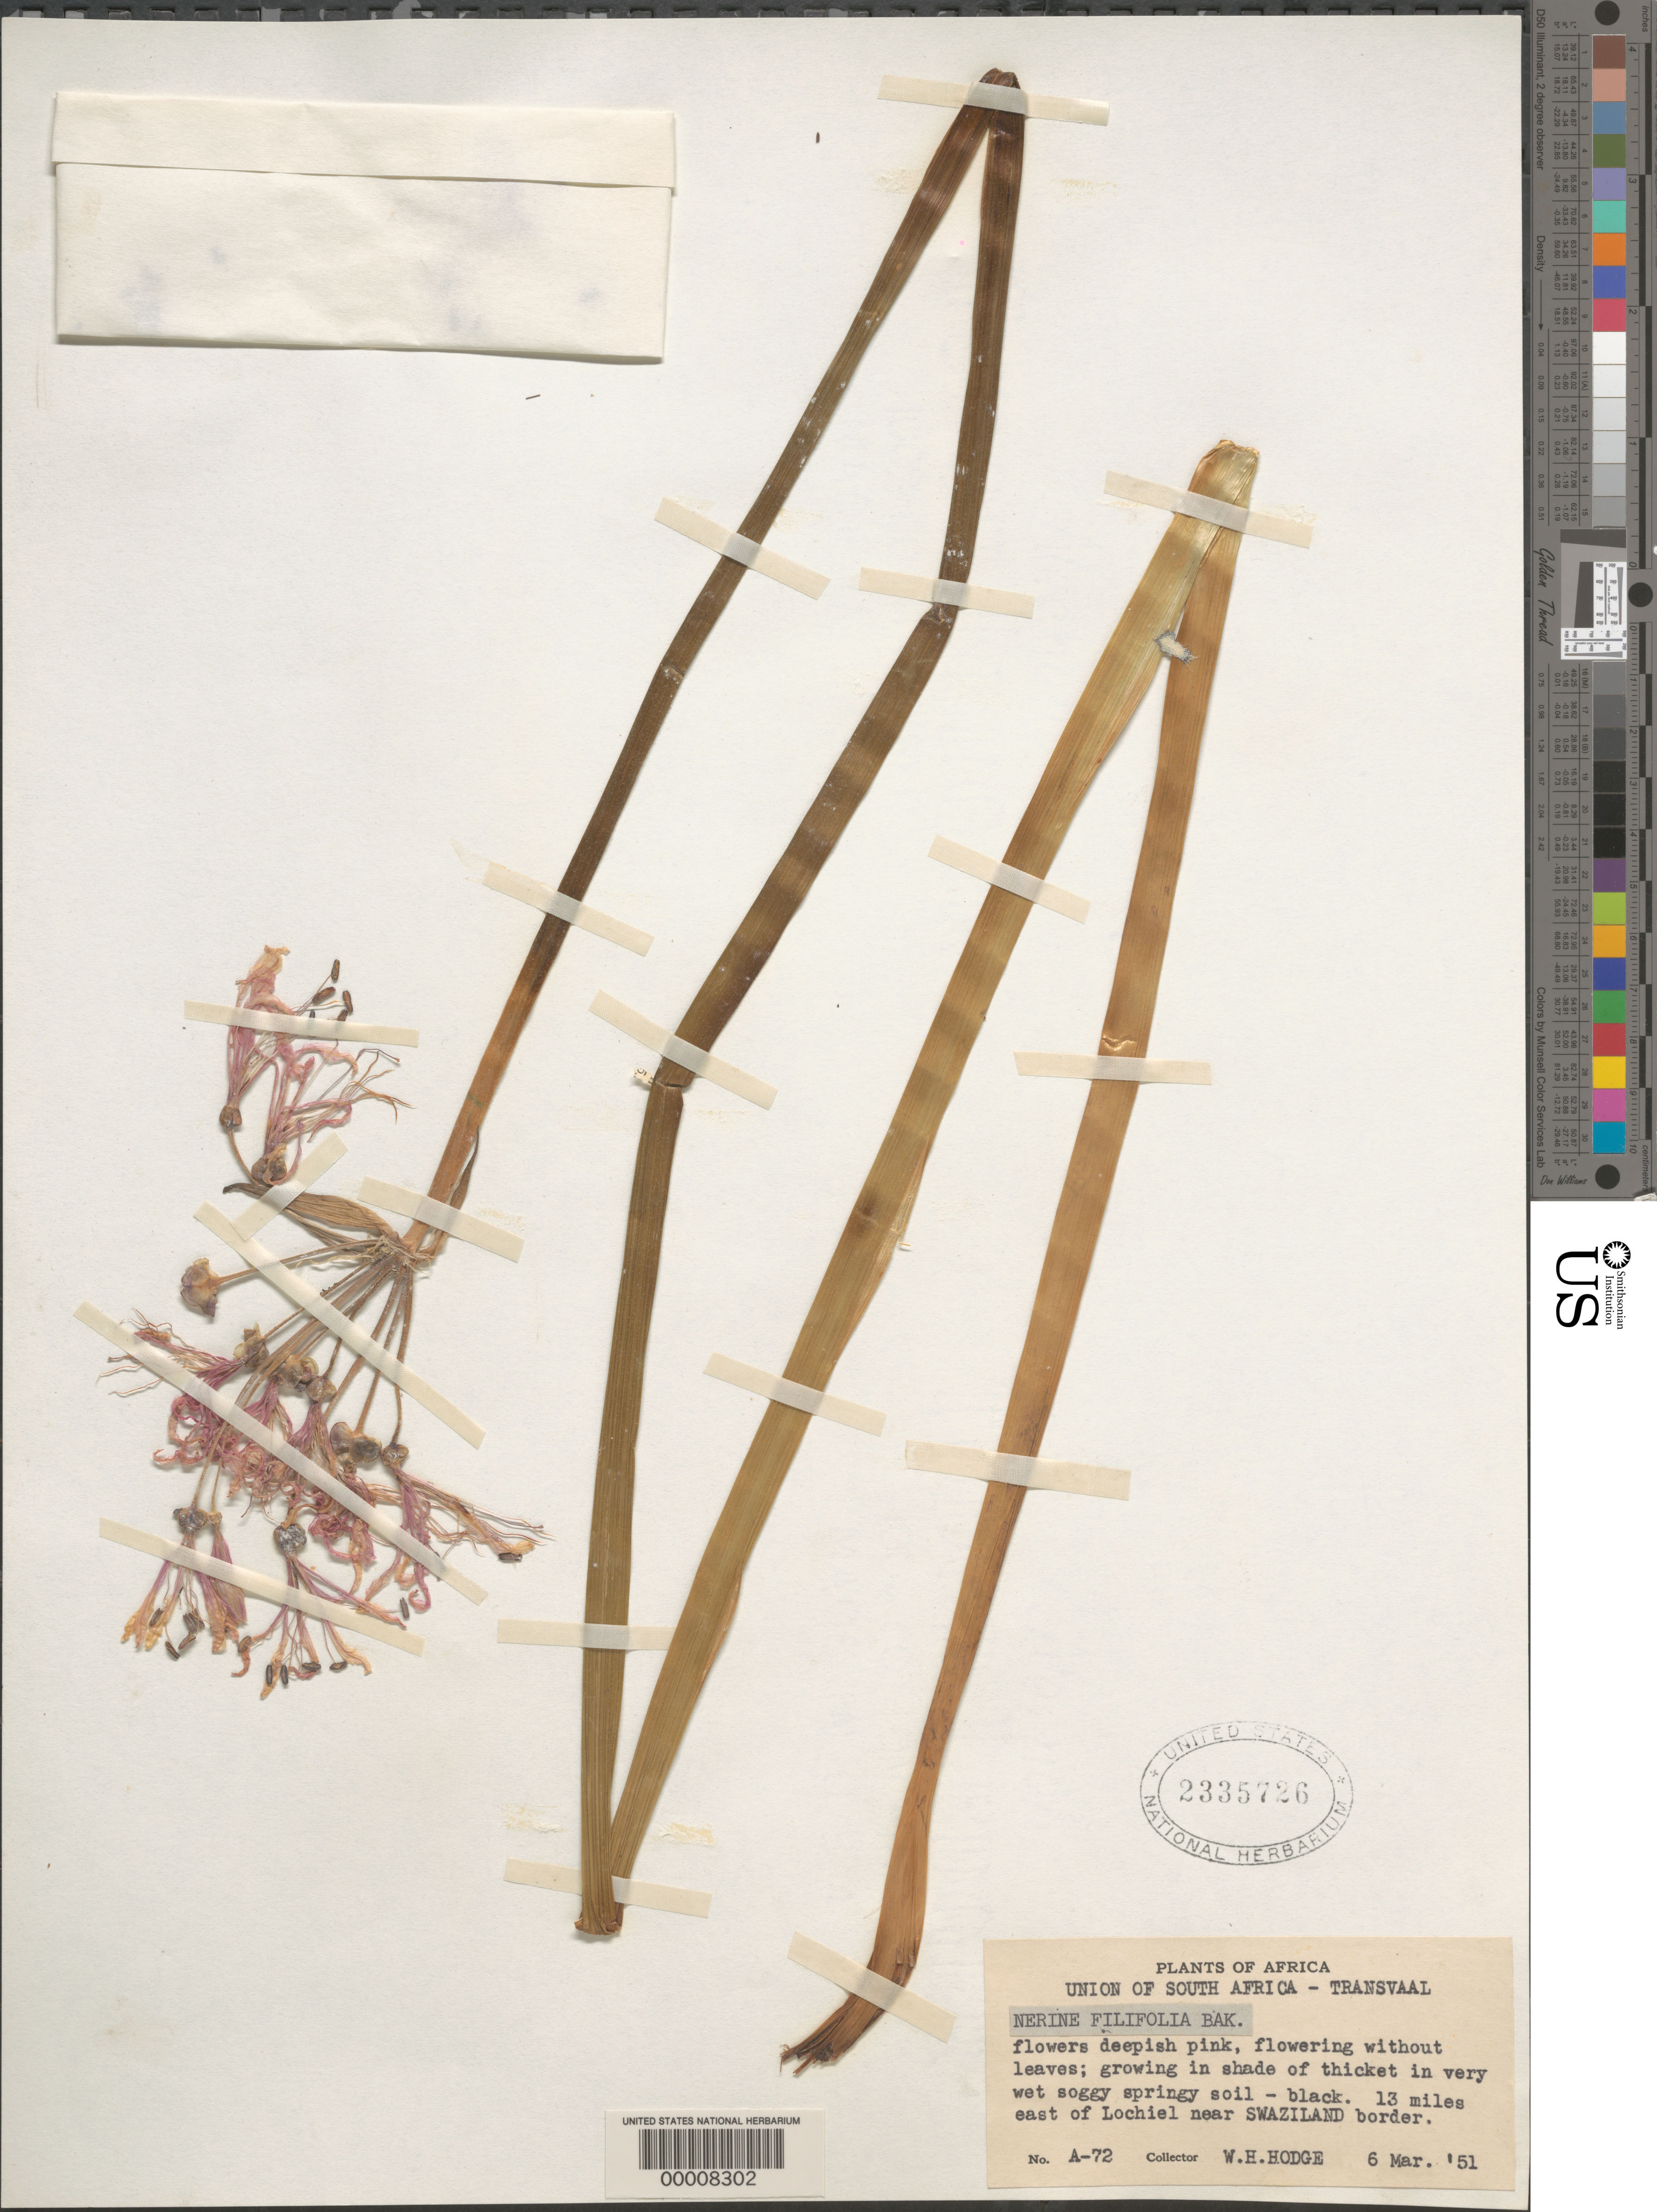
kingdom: Plantae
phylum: Tracheophyta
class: Liliopsida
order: Asparagales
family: Amaryllidaceae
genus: Nerine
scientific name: Nerine filifolia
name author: Baker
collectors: W. Hodge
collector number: A-72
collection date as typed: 06 Mar 1951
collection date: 1951-03-06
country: South Africa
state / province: Mpumalanga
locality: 13 mi. e of locheil near swaziland border. Transvaal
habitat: In shade of thicket in very wet soggy springy soil - black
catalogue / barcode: US 2335726